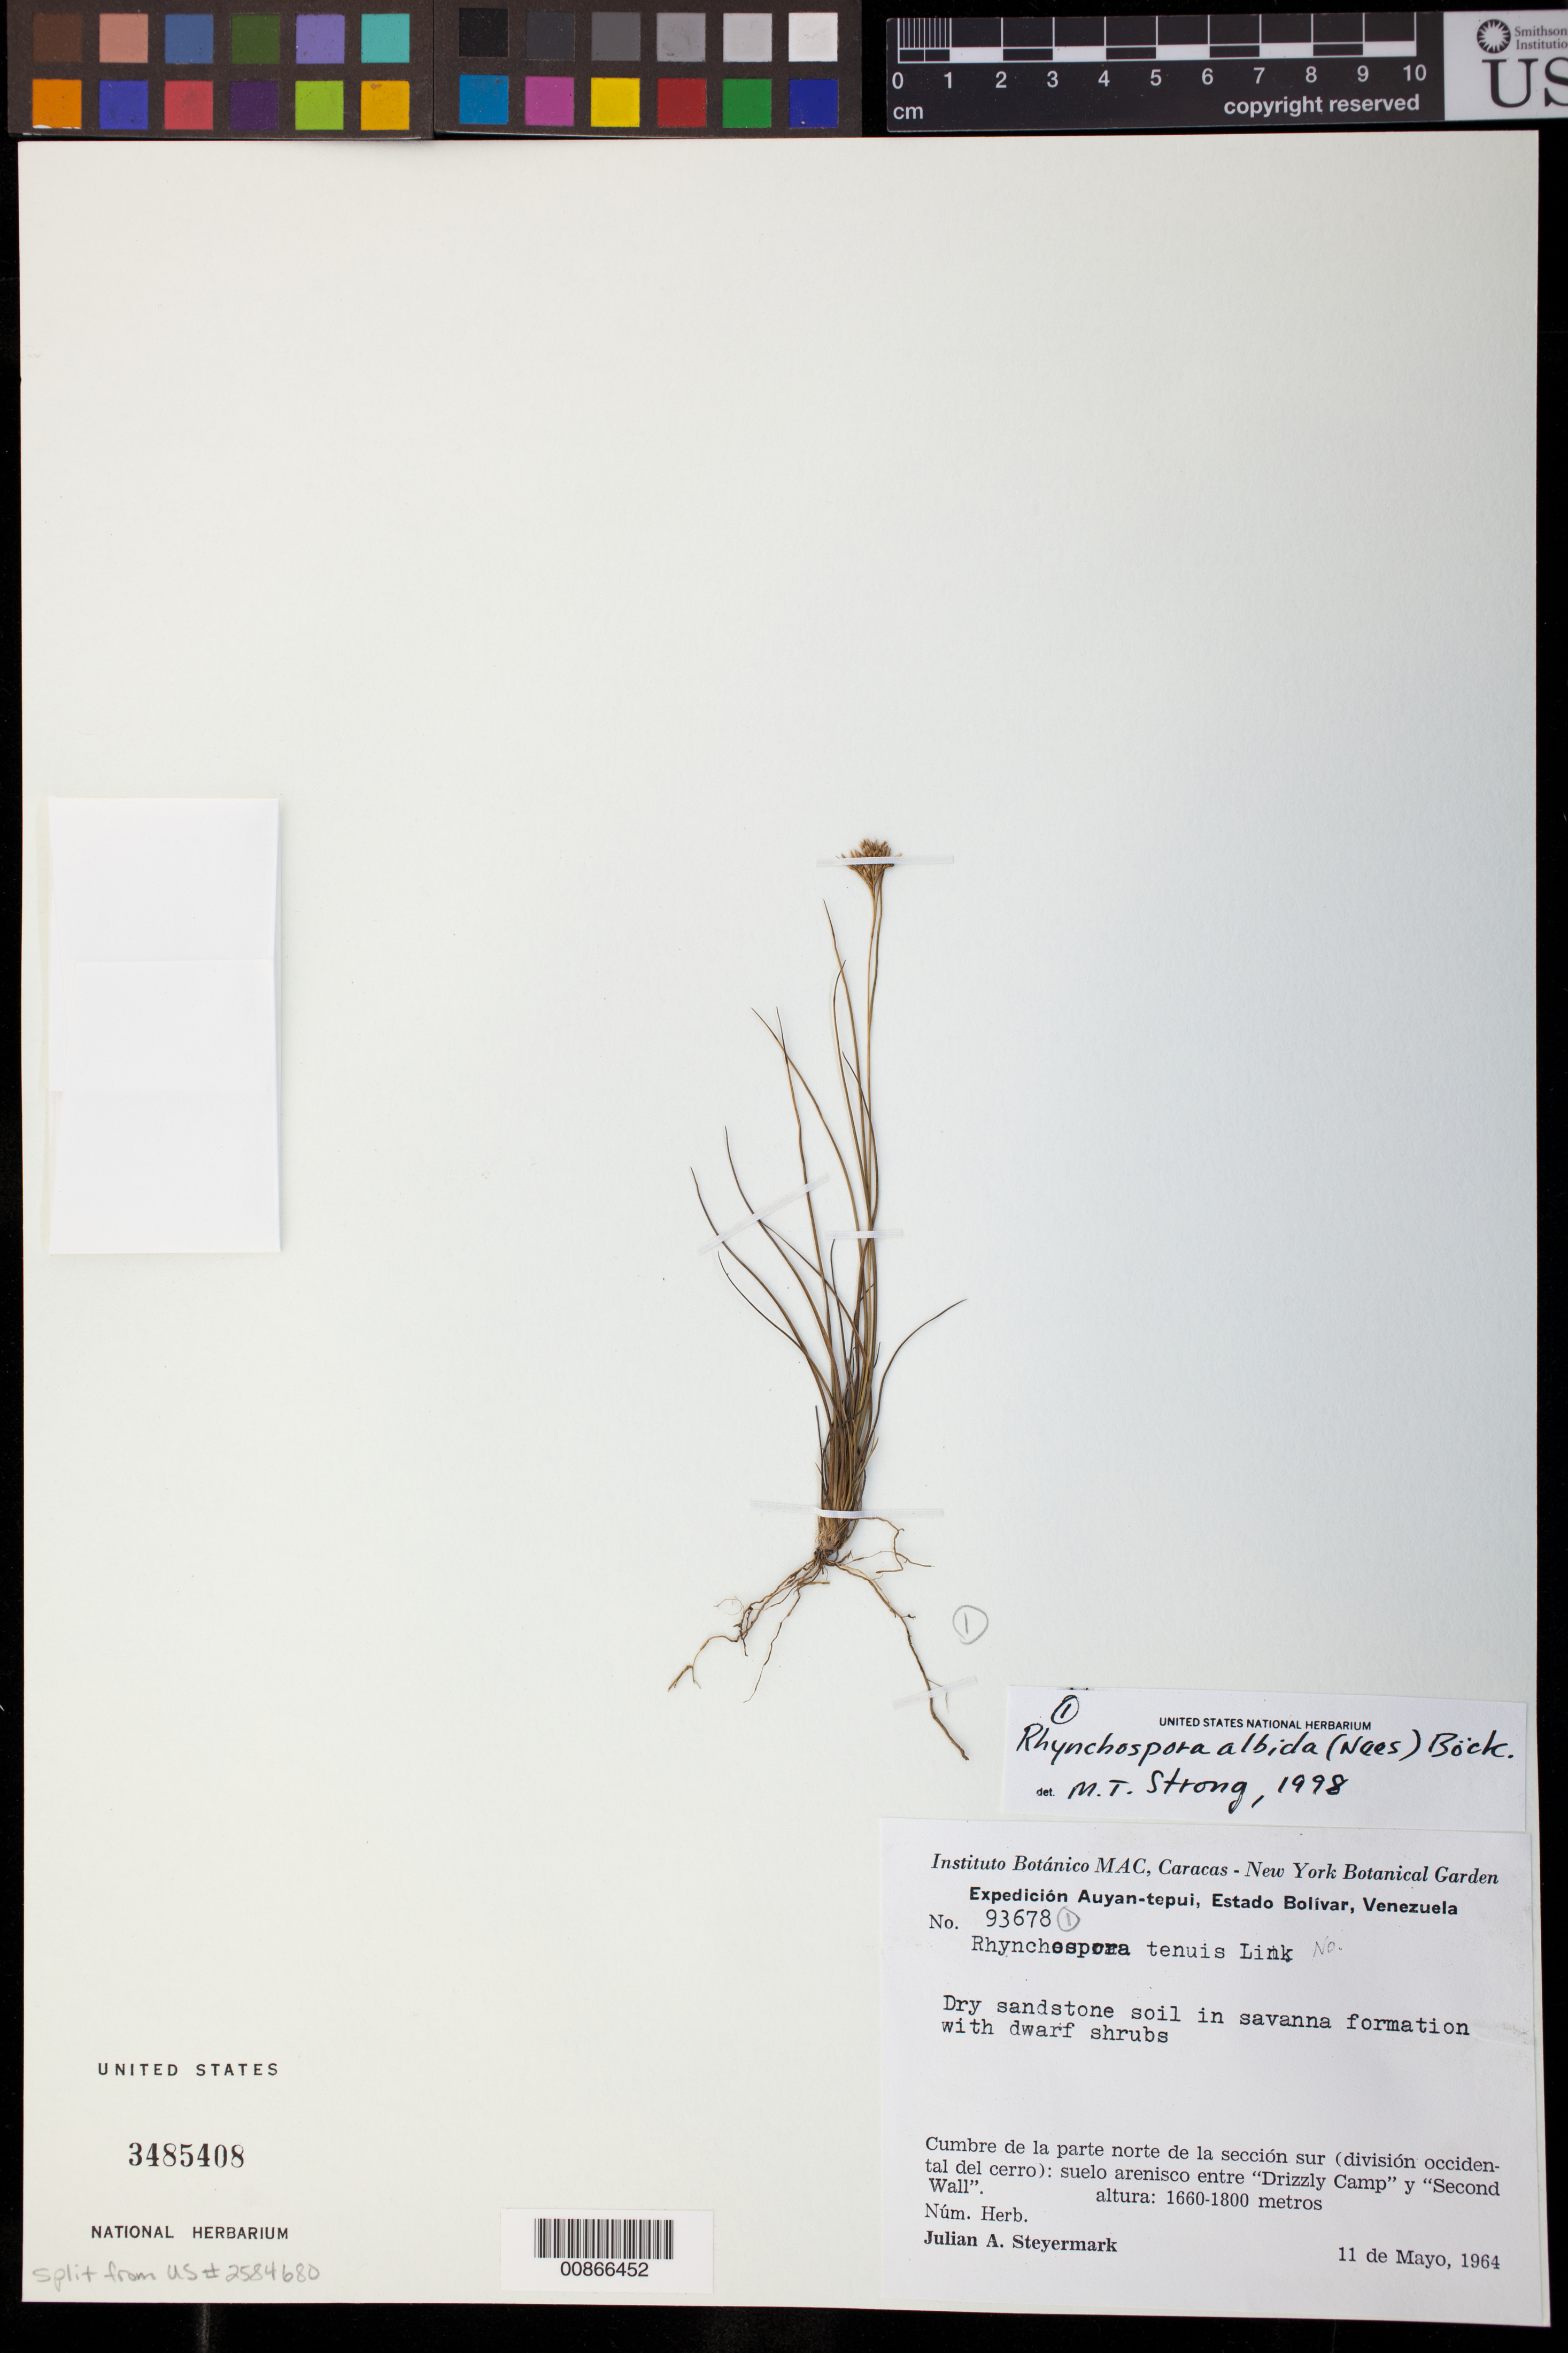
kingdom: Plantae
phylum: Tracheophyta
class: Liliopsida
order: Poales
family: Cyperaceae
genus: Rhynchospora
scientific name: Rhynchospora albida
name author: (Nees) Boeckeler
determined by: Strong, M. T., (US), Smithsonian Institution - National Museum of Natural History (UNITED STATES)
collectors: J. Steyermark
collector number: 93678 1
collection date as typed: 11-May-64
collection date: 1964-05-11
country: Venezuela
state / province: Bolívar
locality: Auyan-tepuí, Río Churún, "Drizzly Camp" to "Second Wall"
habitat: Dry sandstone soil in savanna formation with dwarf shrubs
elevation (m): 1660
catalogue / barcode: US 3485408